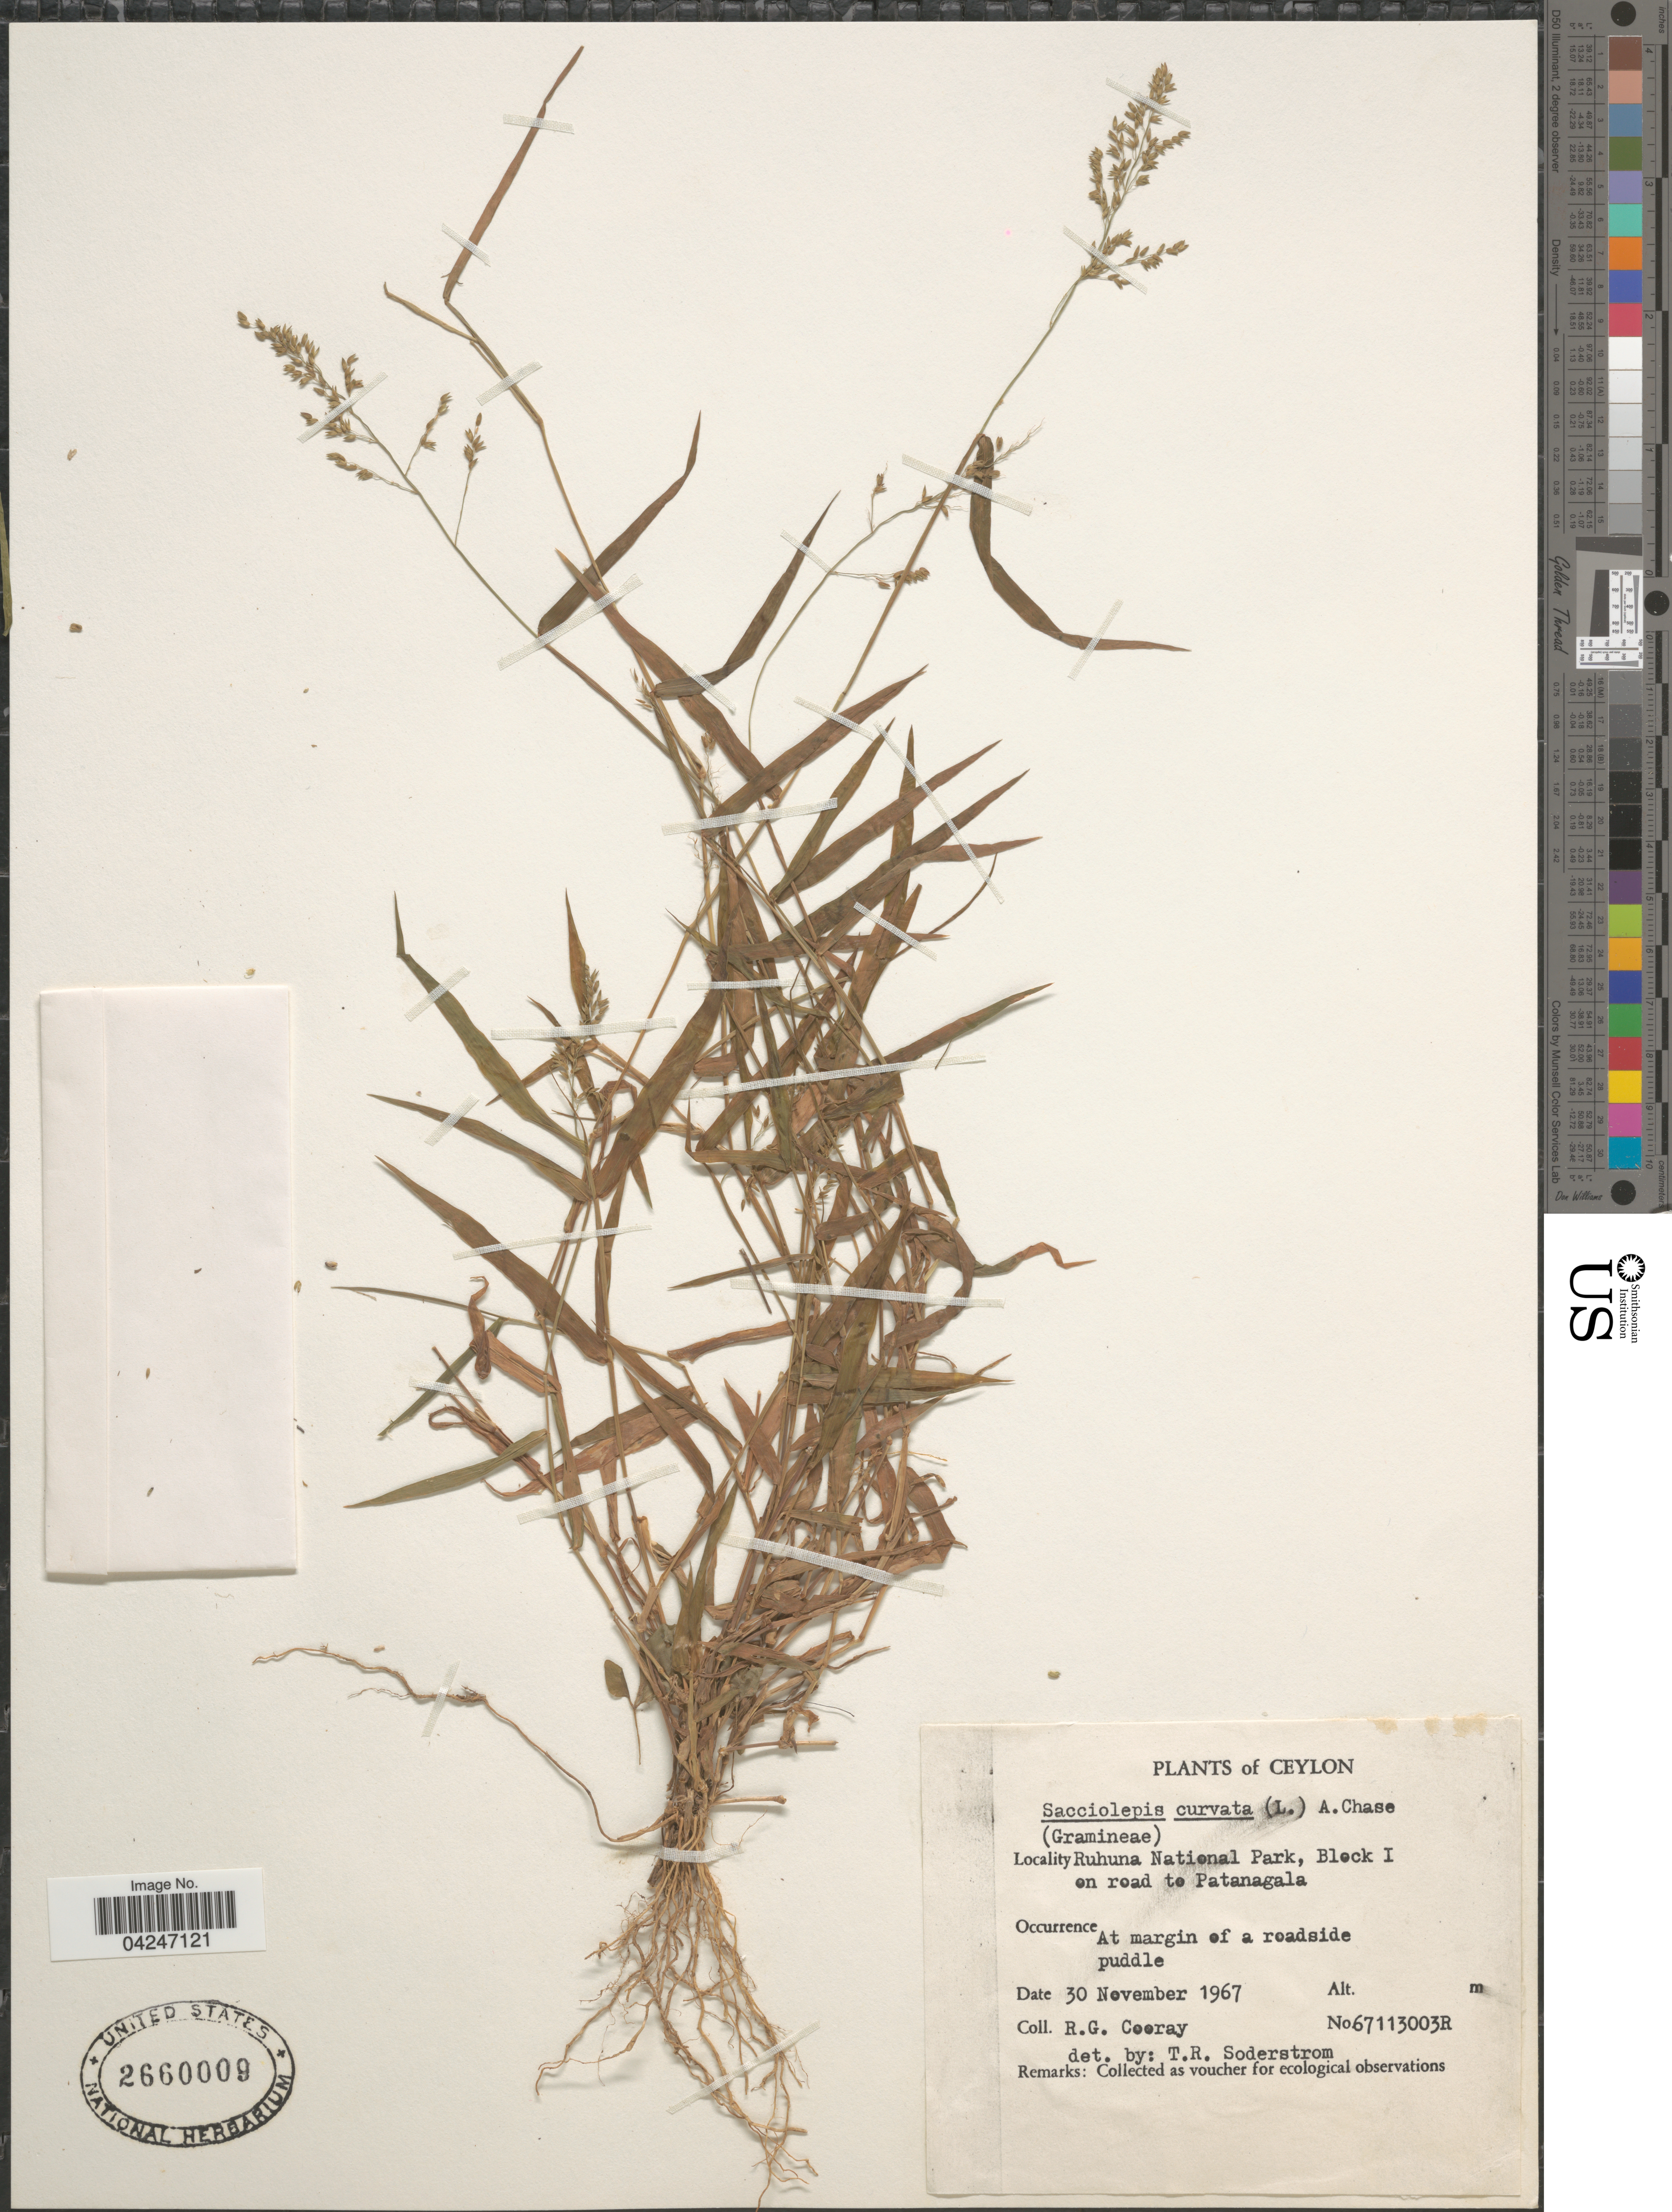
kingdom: Plantae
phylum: Tracheophyta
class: Liliopsida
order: Poales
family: Poaceae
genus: Sacciolepis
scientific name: Sacciolepis curvata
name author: (L.) Chase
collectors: R. Cooray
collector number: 67113003R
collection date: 1967-11-30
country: Sri Lanka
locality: Ceylon. Ruhuna National Park, Block I on road to Patanagala. At margin of a roadside puddle.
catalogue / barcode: US 2660009